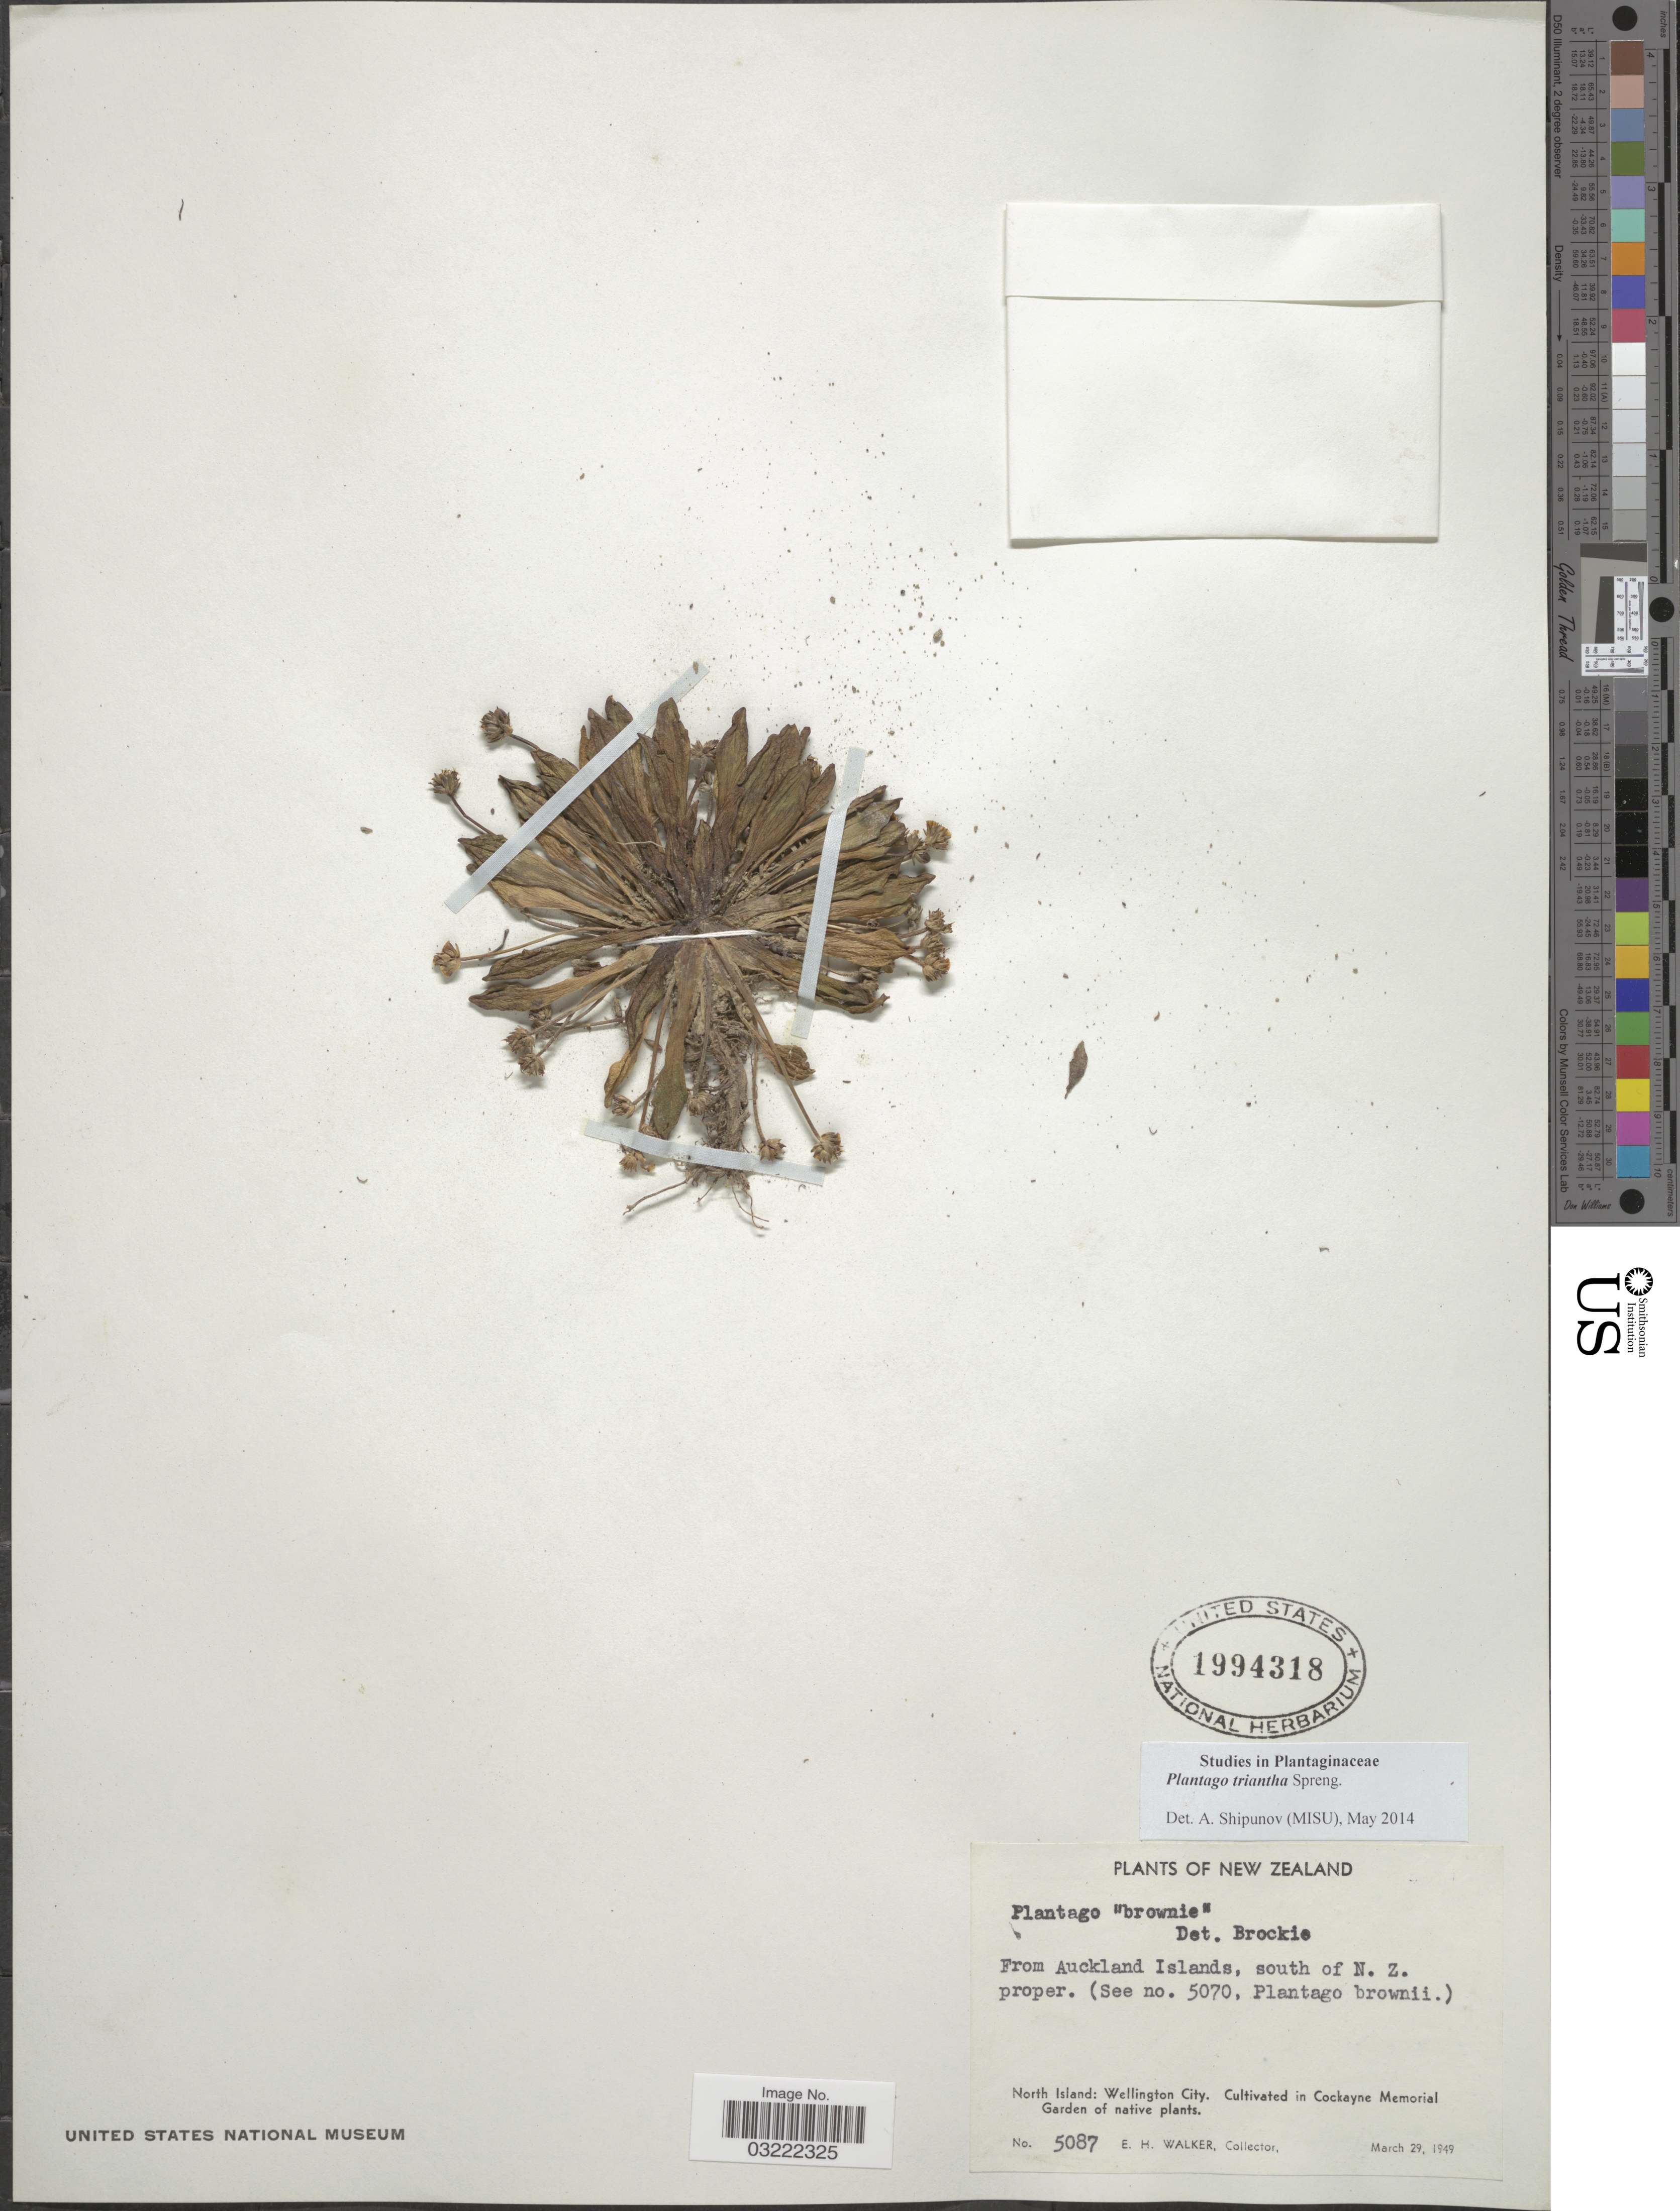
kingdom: Plantae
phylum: Tracheophyta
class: Magnoliopsida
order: Lamiales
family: Plantaginaceae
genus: Plantago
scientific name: Plantago triantha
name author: Spreng.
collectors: E. H. Walker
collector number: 5087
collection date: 1949-03-29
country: New Zealand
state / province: Auckland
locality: From Auckland Islands, south of N.Z. proper [unsure placement], North Island: Wellington City, in Cockayne Memorial Garden of native plants.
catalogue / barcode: US 1994318